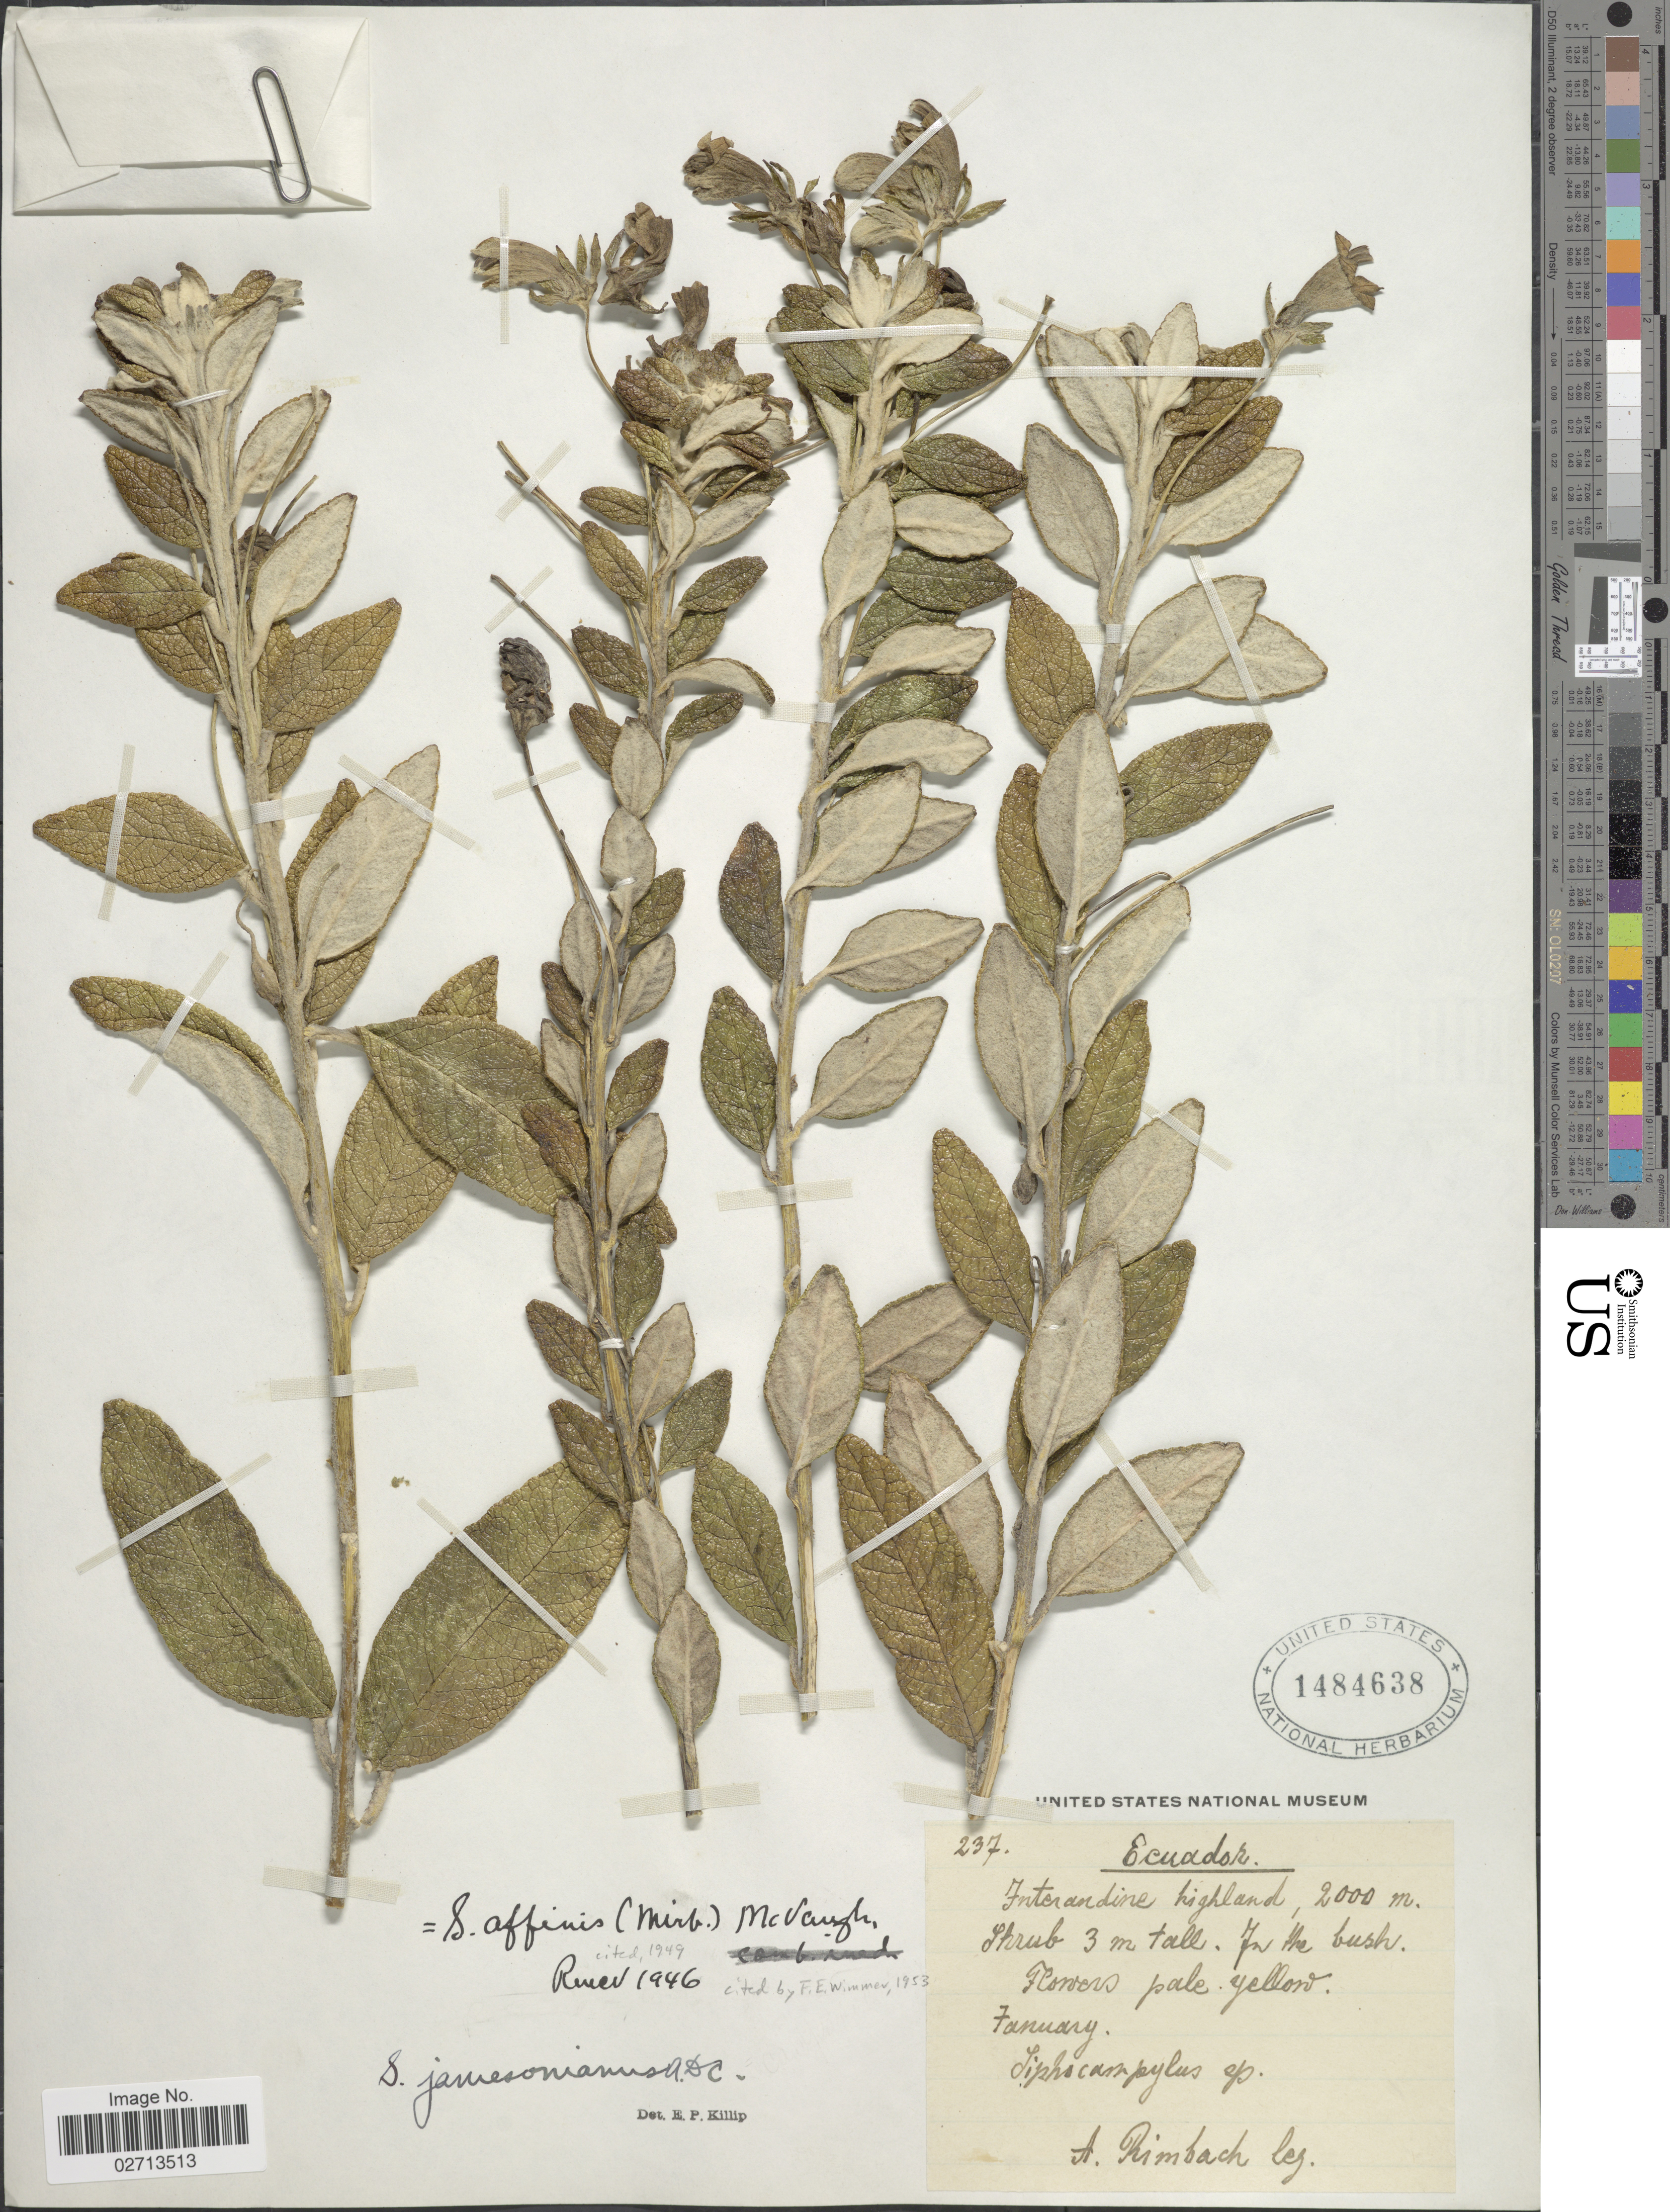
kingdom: Plantae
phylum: Tracheophyta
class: Magnoliopsida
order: Asterales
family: Campanulaceae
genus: Siphocampylus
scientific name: Siphocampylus affinis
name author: (Mirb.) McVaugh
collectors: A. Rimbach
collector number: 237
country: Ecuador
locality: Interandine Highland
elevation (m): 2000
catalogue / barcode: US 1484638